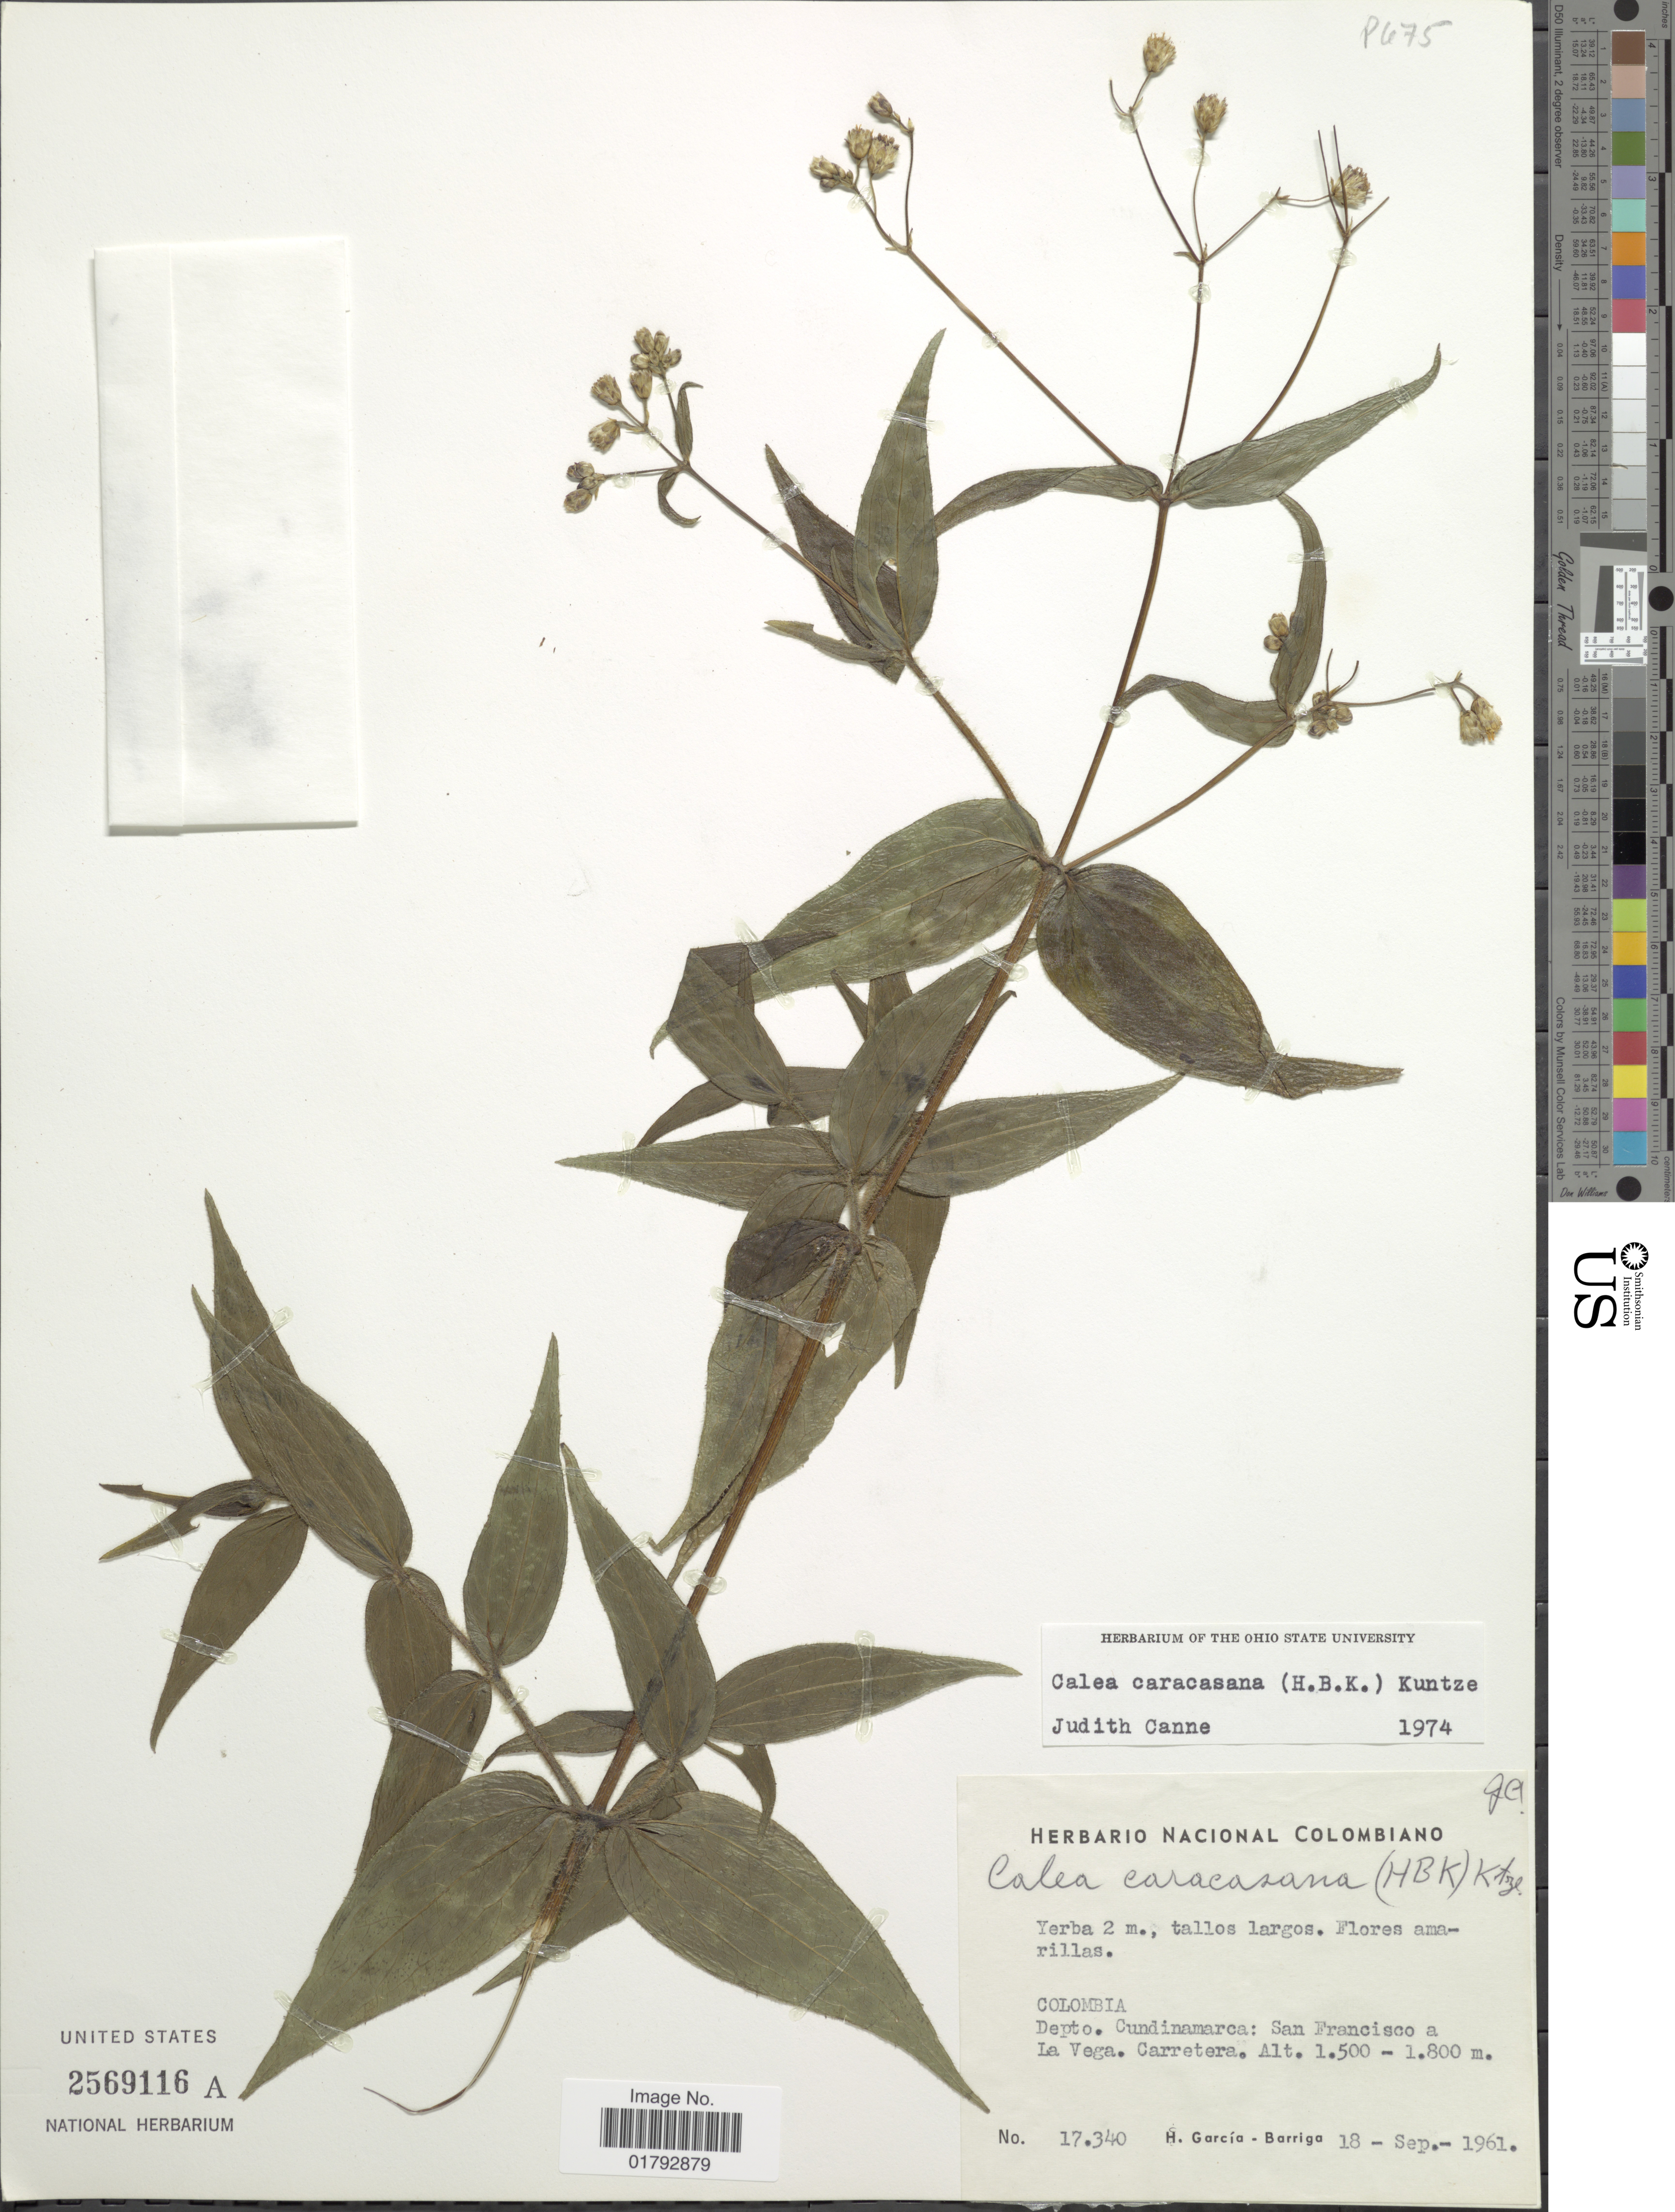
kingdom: Plantae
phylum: Tracheophyta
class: Magnoliopsida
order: Asterales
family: Asteraceae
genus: Alloispermum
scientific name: Alloispermum caracasanum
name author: (Kunth) H. Rob.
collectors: H. García Barriga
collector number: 17340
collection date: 1961-09-18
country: Colombia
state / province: Cundinamarca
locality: Depto. Cundinamarca: San Francisco a La Vega.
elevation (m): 1500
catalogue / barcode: US 2569116A